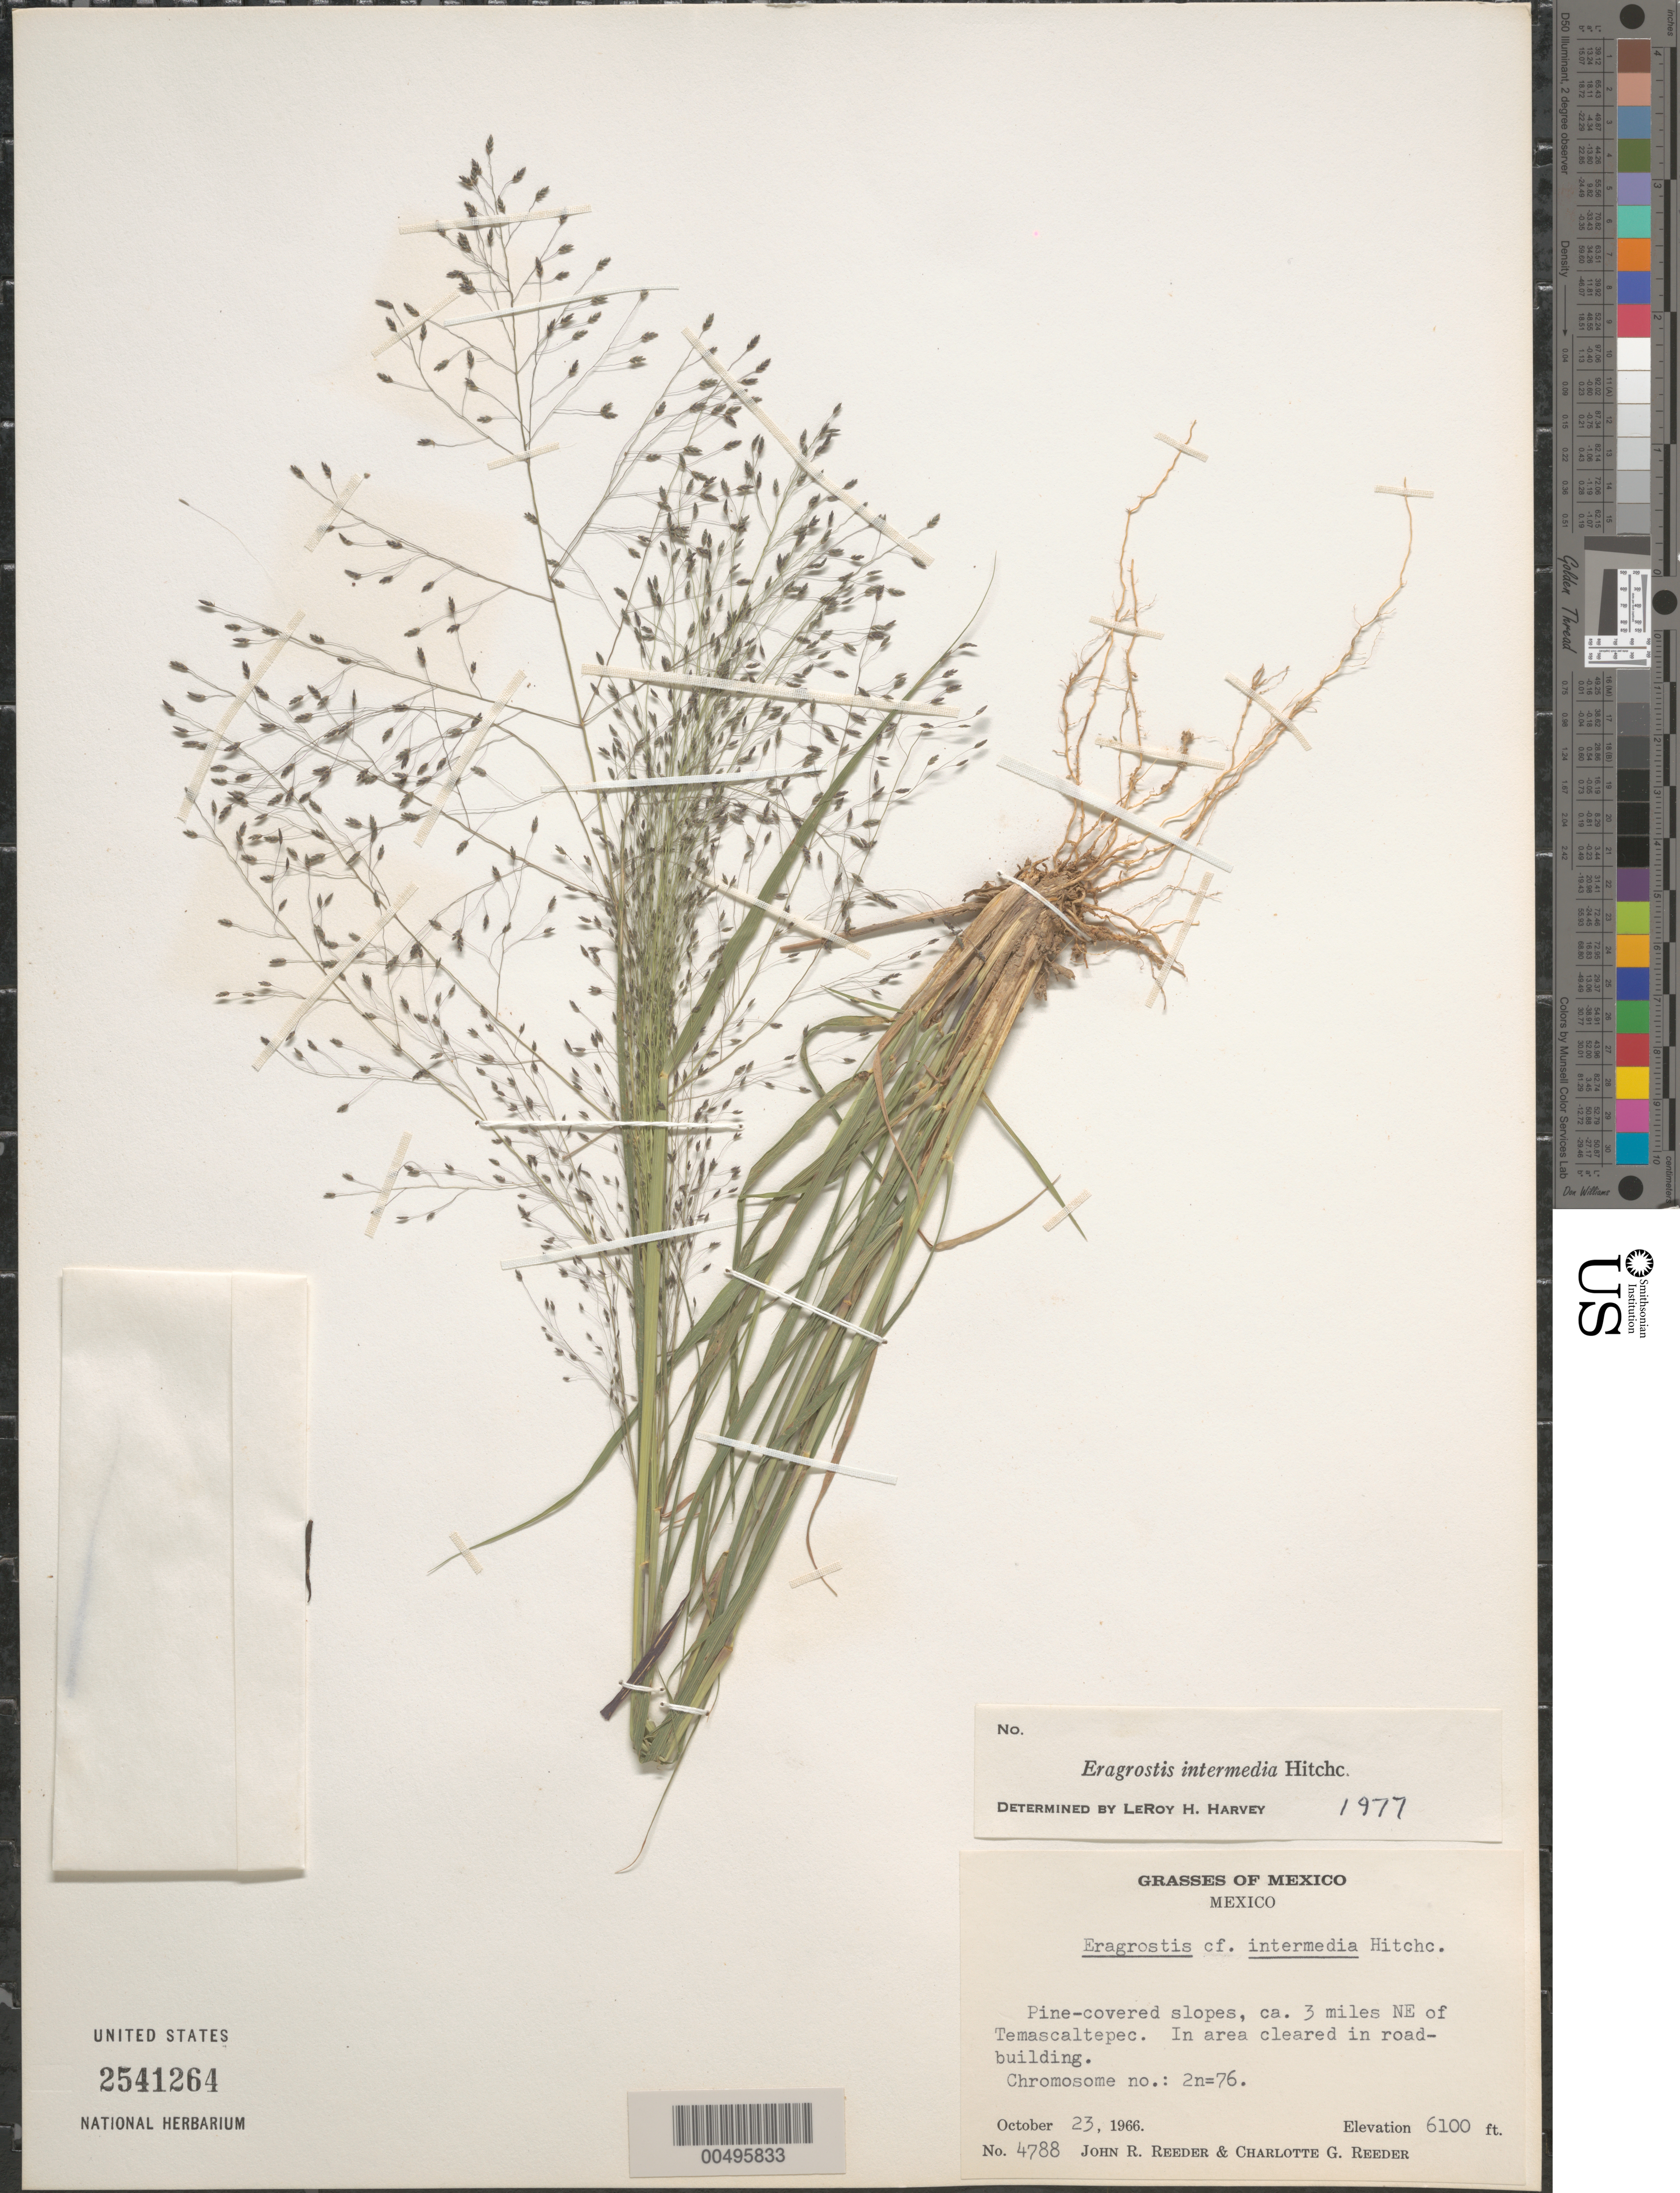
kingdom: Plantae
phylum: Tracheophyta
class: Liliopsida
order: Poales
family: Poaceae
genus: Eragrostis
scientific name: Eragrostis intermedia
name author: Hitchc.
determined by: Harvey, L. H.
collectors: J. R. Reeder & C. G. Reeder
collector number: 4788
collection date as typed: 23 Oct 1966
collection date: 1966-10-23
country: Mexico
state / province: México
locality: Ca. 3 mi NE of Temascaltepec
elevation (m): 1859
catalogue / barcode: US 2541264